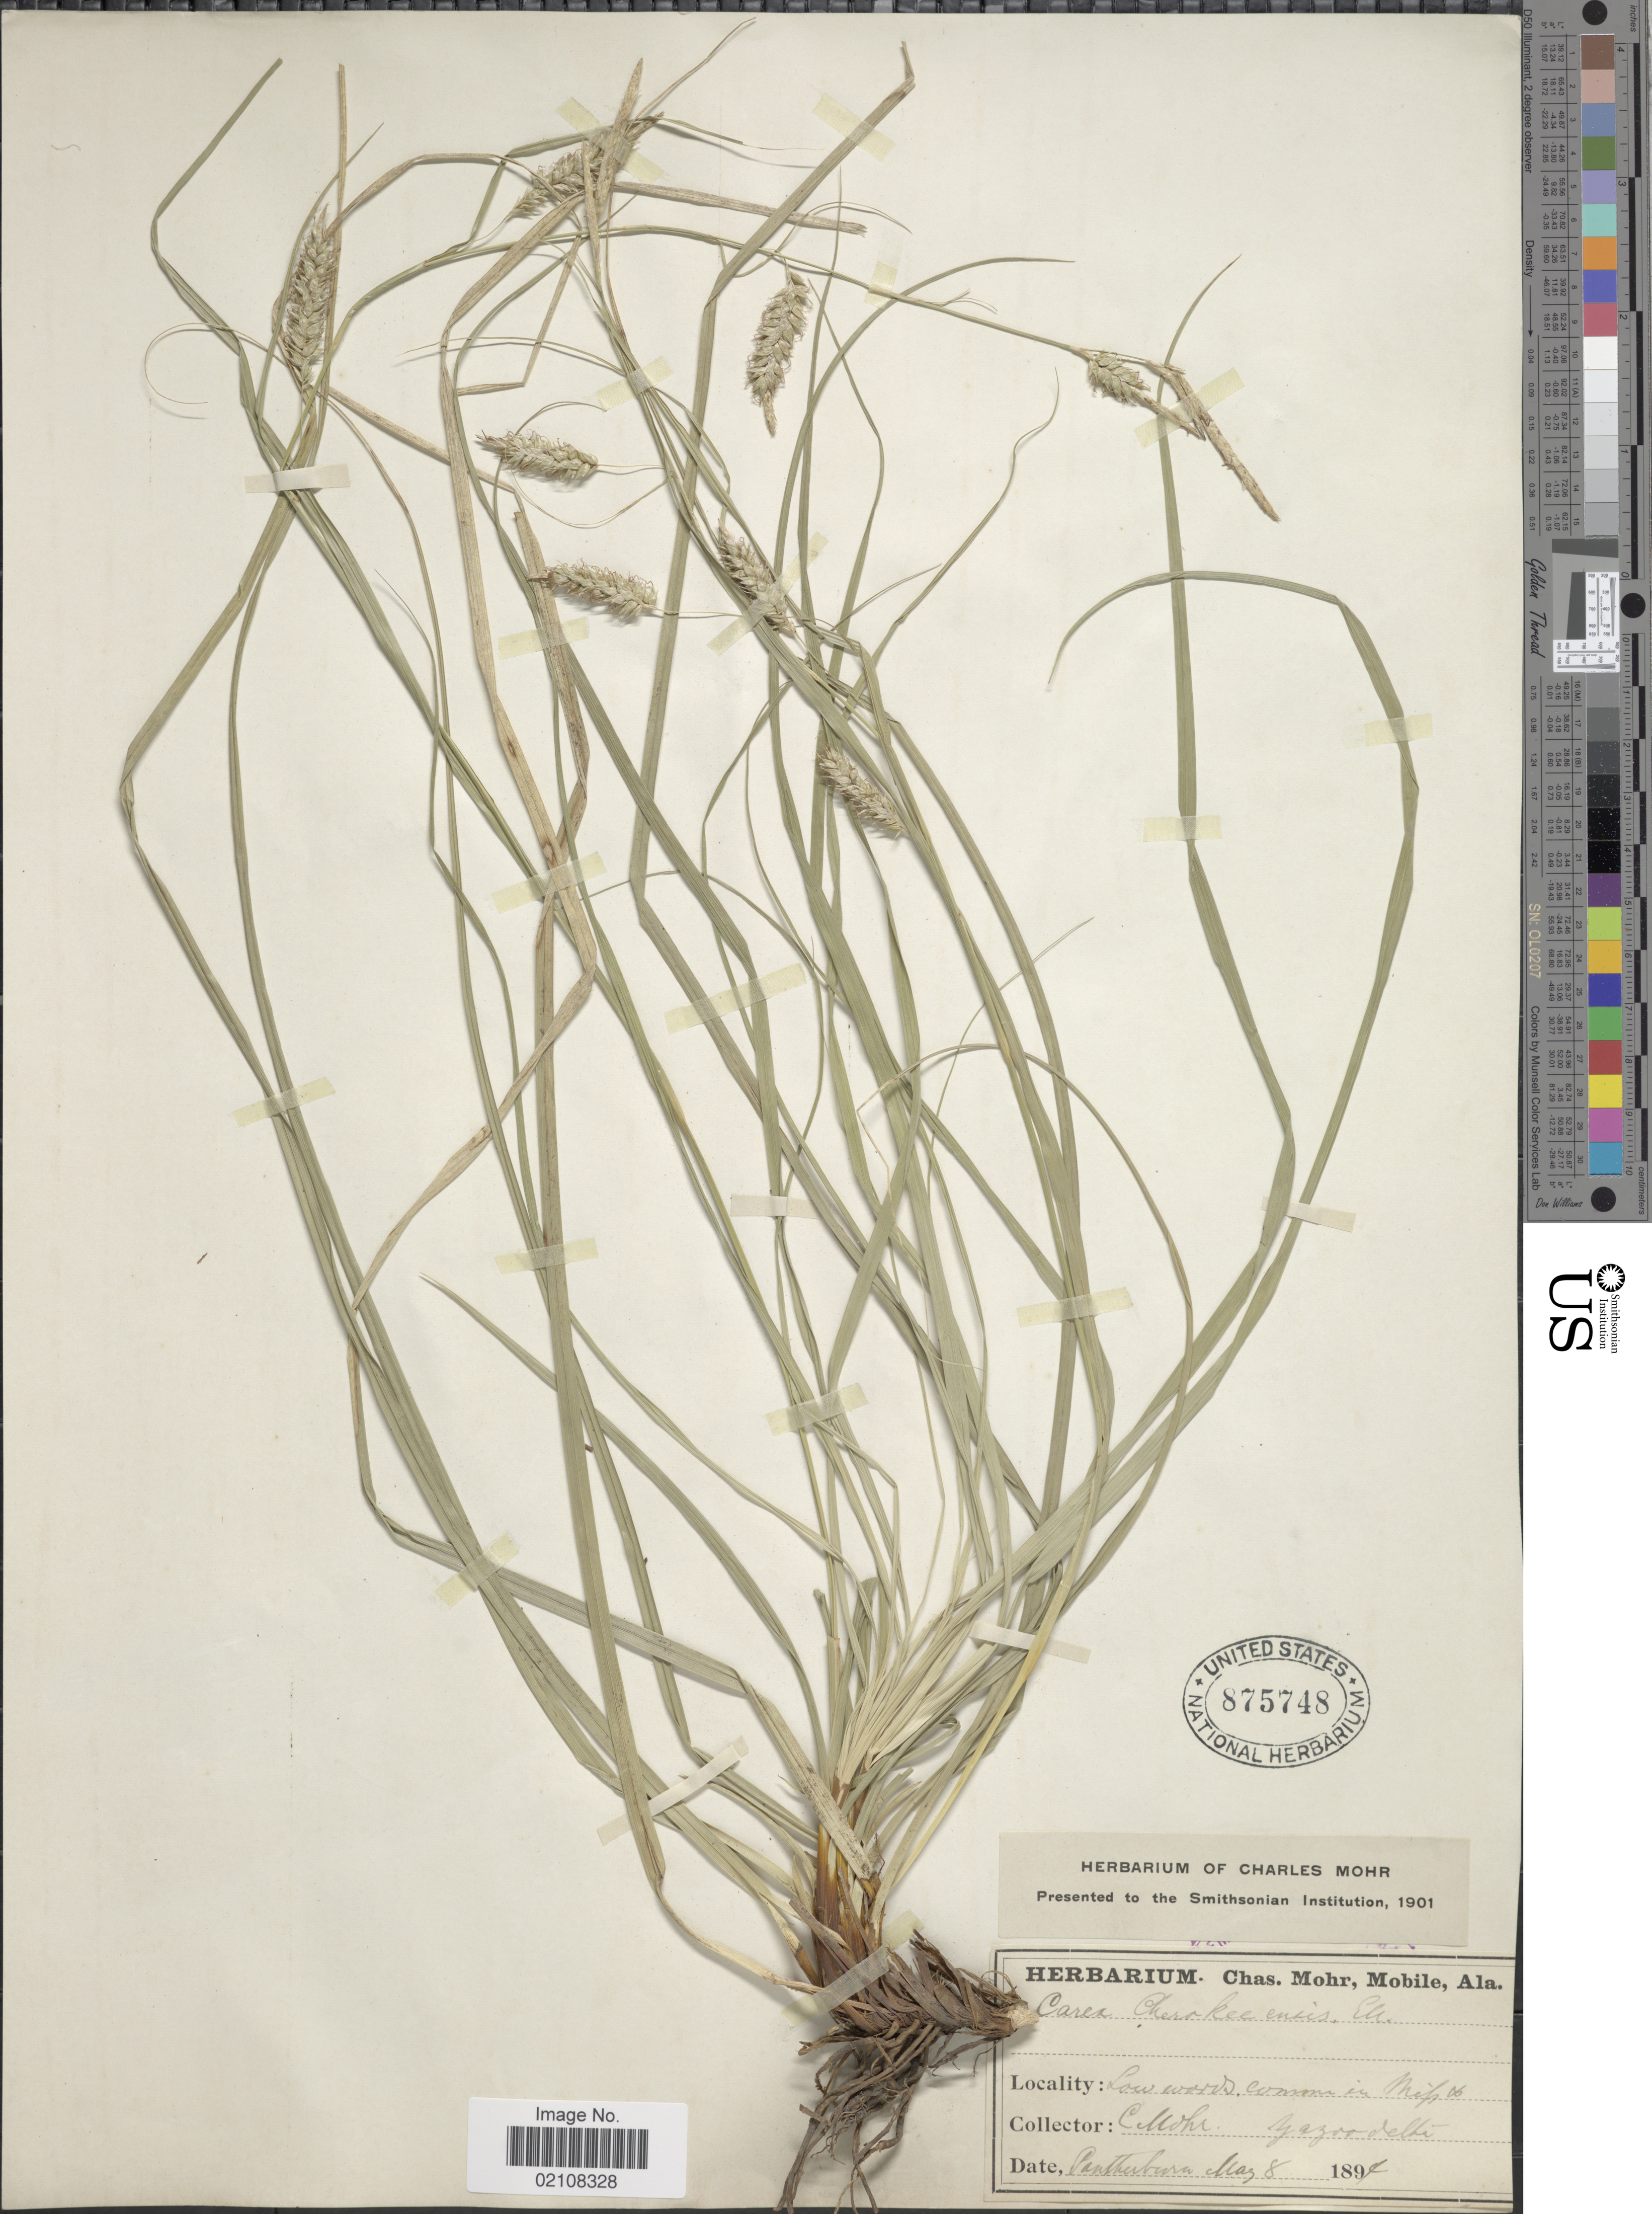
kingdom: Plantae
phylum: Tracheophyta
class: Liliopsida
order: Poales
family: Cyperaceae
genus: Carex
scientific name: Carex cherokeensis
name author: Schwein.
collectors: C. T. Mohr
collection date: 1894-05-08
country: United States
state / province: Mississippi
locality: Yazoo Delta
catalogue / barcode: US 875748